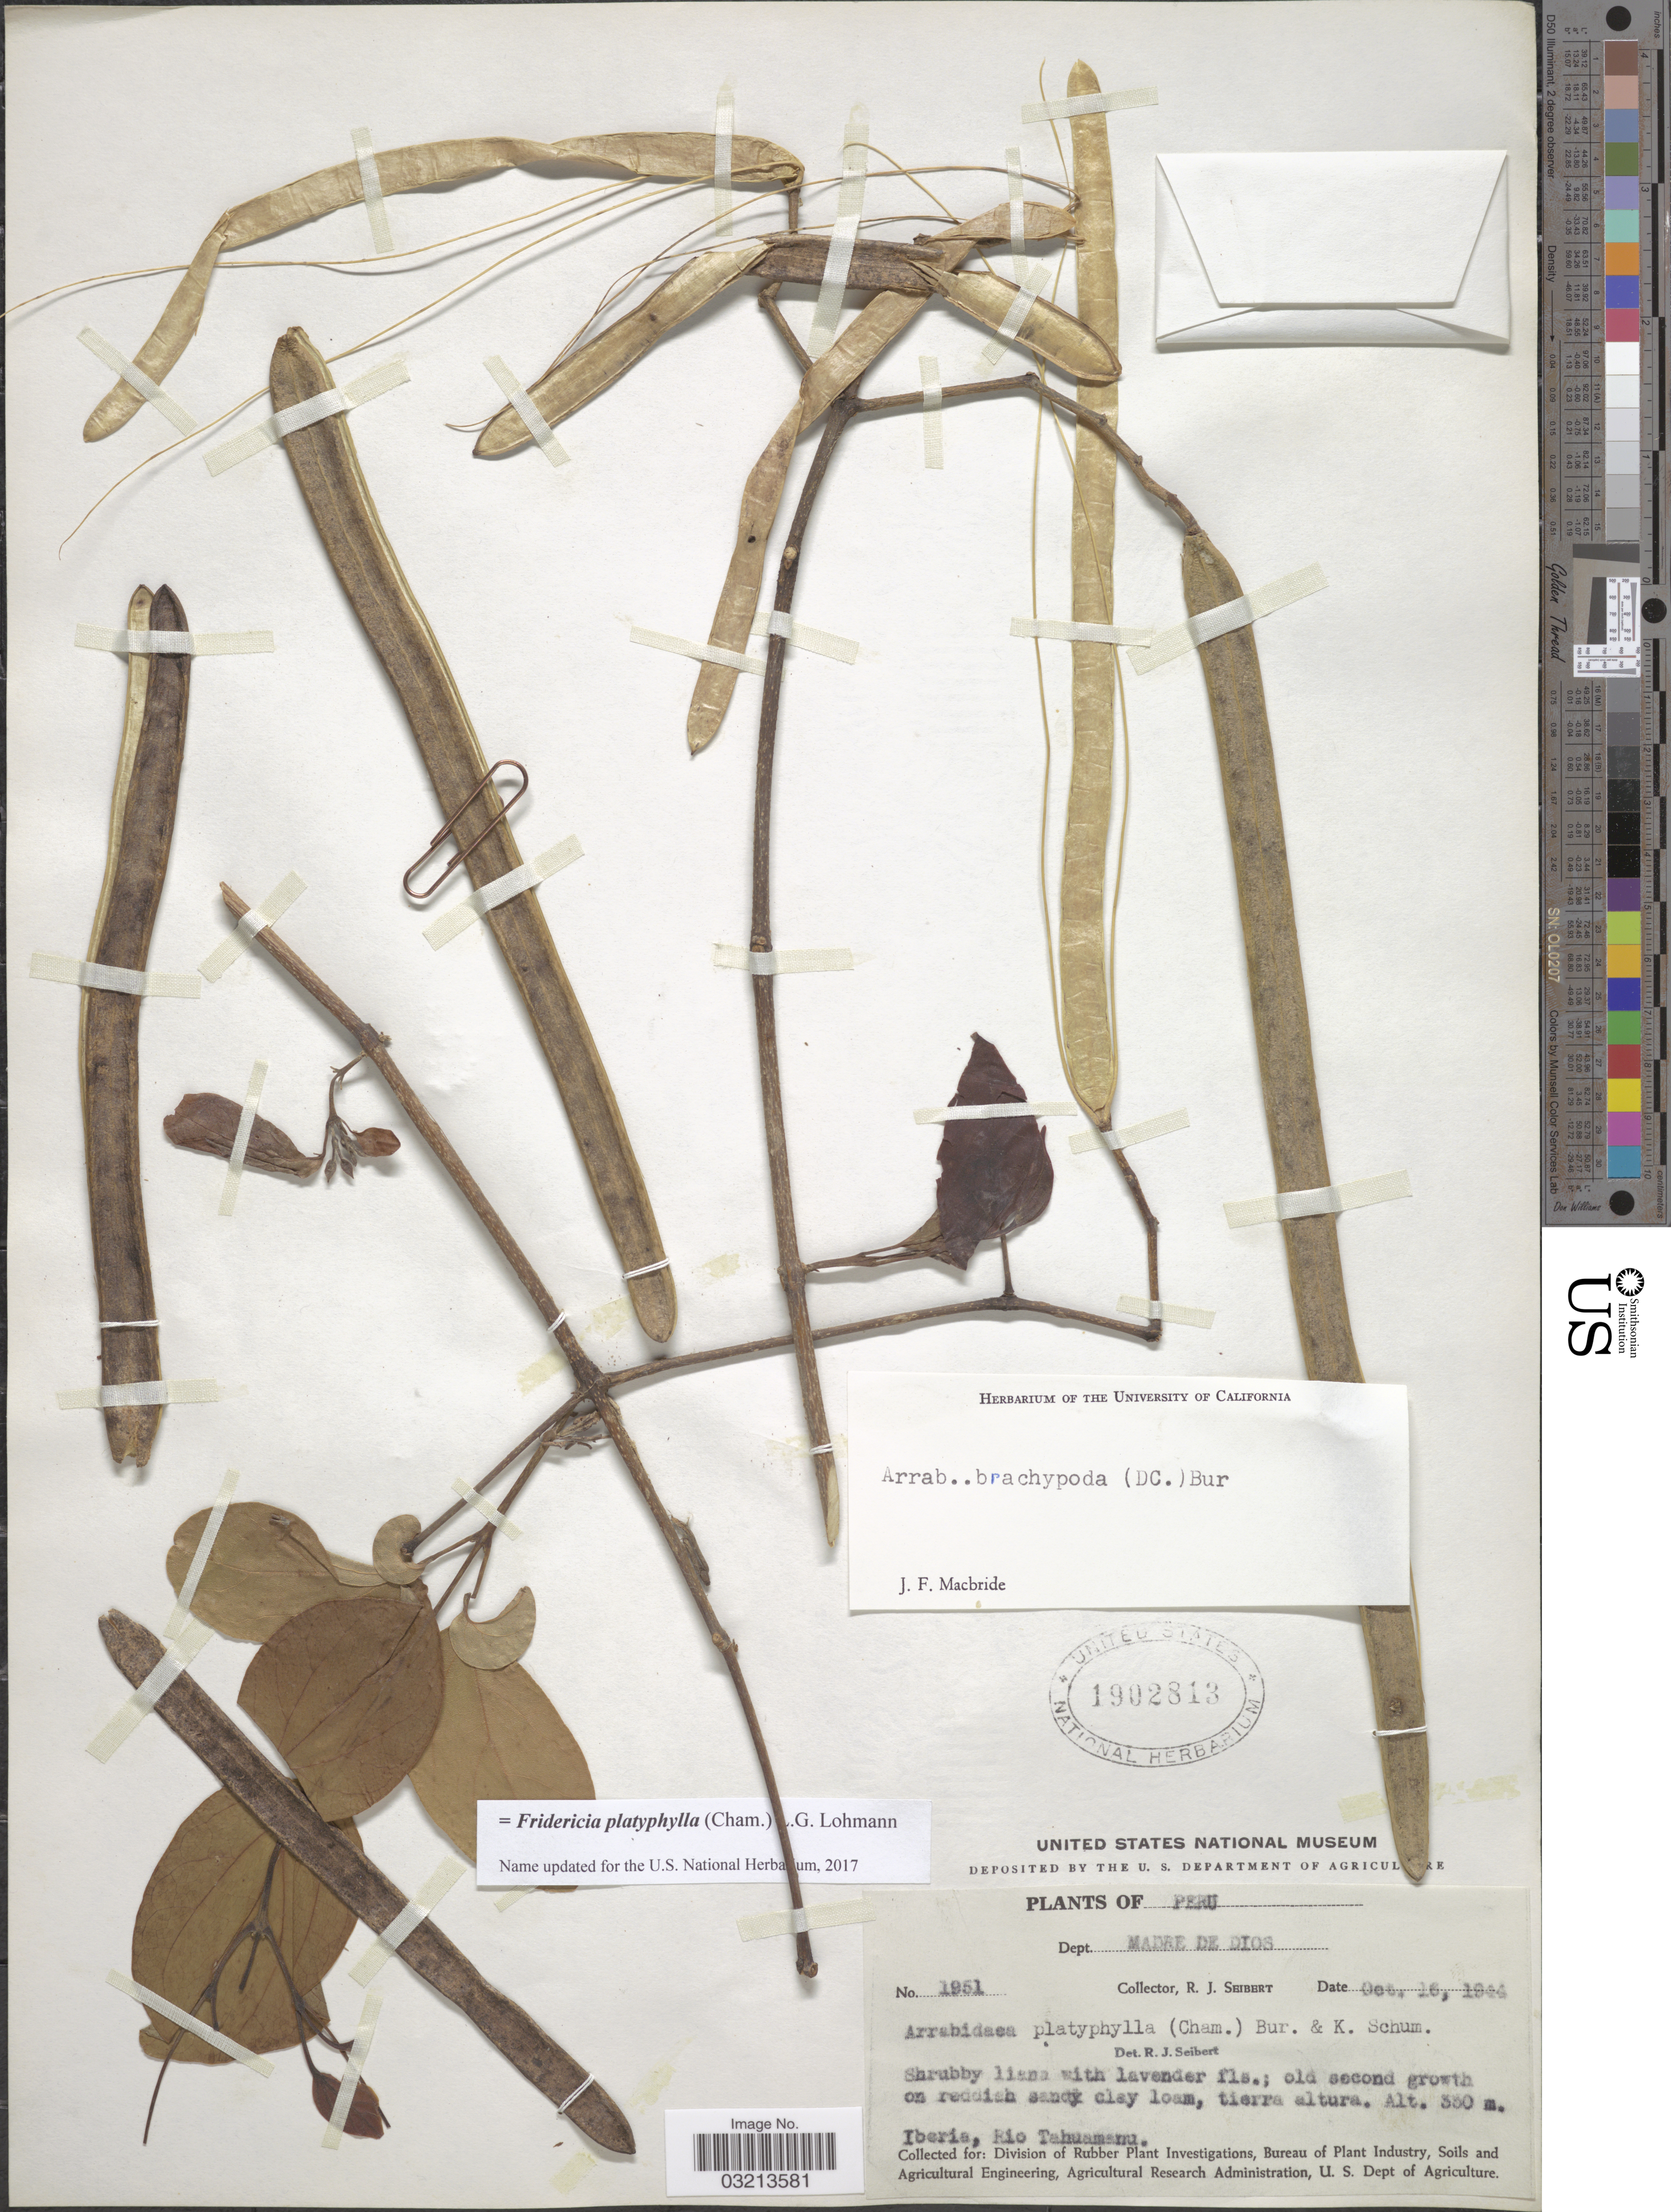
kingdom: Plantae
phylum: Tracheophyta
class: Magnoliopsida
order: Lamiales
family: Bignoniaceae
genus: Fridericia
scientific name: Fridericia platyphylla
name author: (Cham.) L.G. Lohmann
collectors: R. J. Seibert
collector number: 1951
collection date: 1944-10-16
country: Peru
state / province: Madre de Dios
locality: Dept. Madre de Dios. Iberia, Rio Tahuamanu.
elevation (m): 330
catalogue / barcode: US 1902813